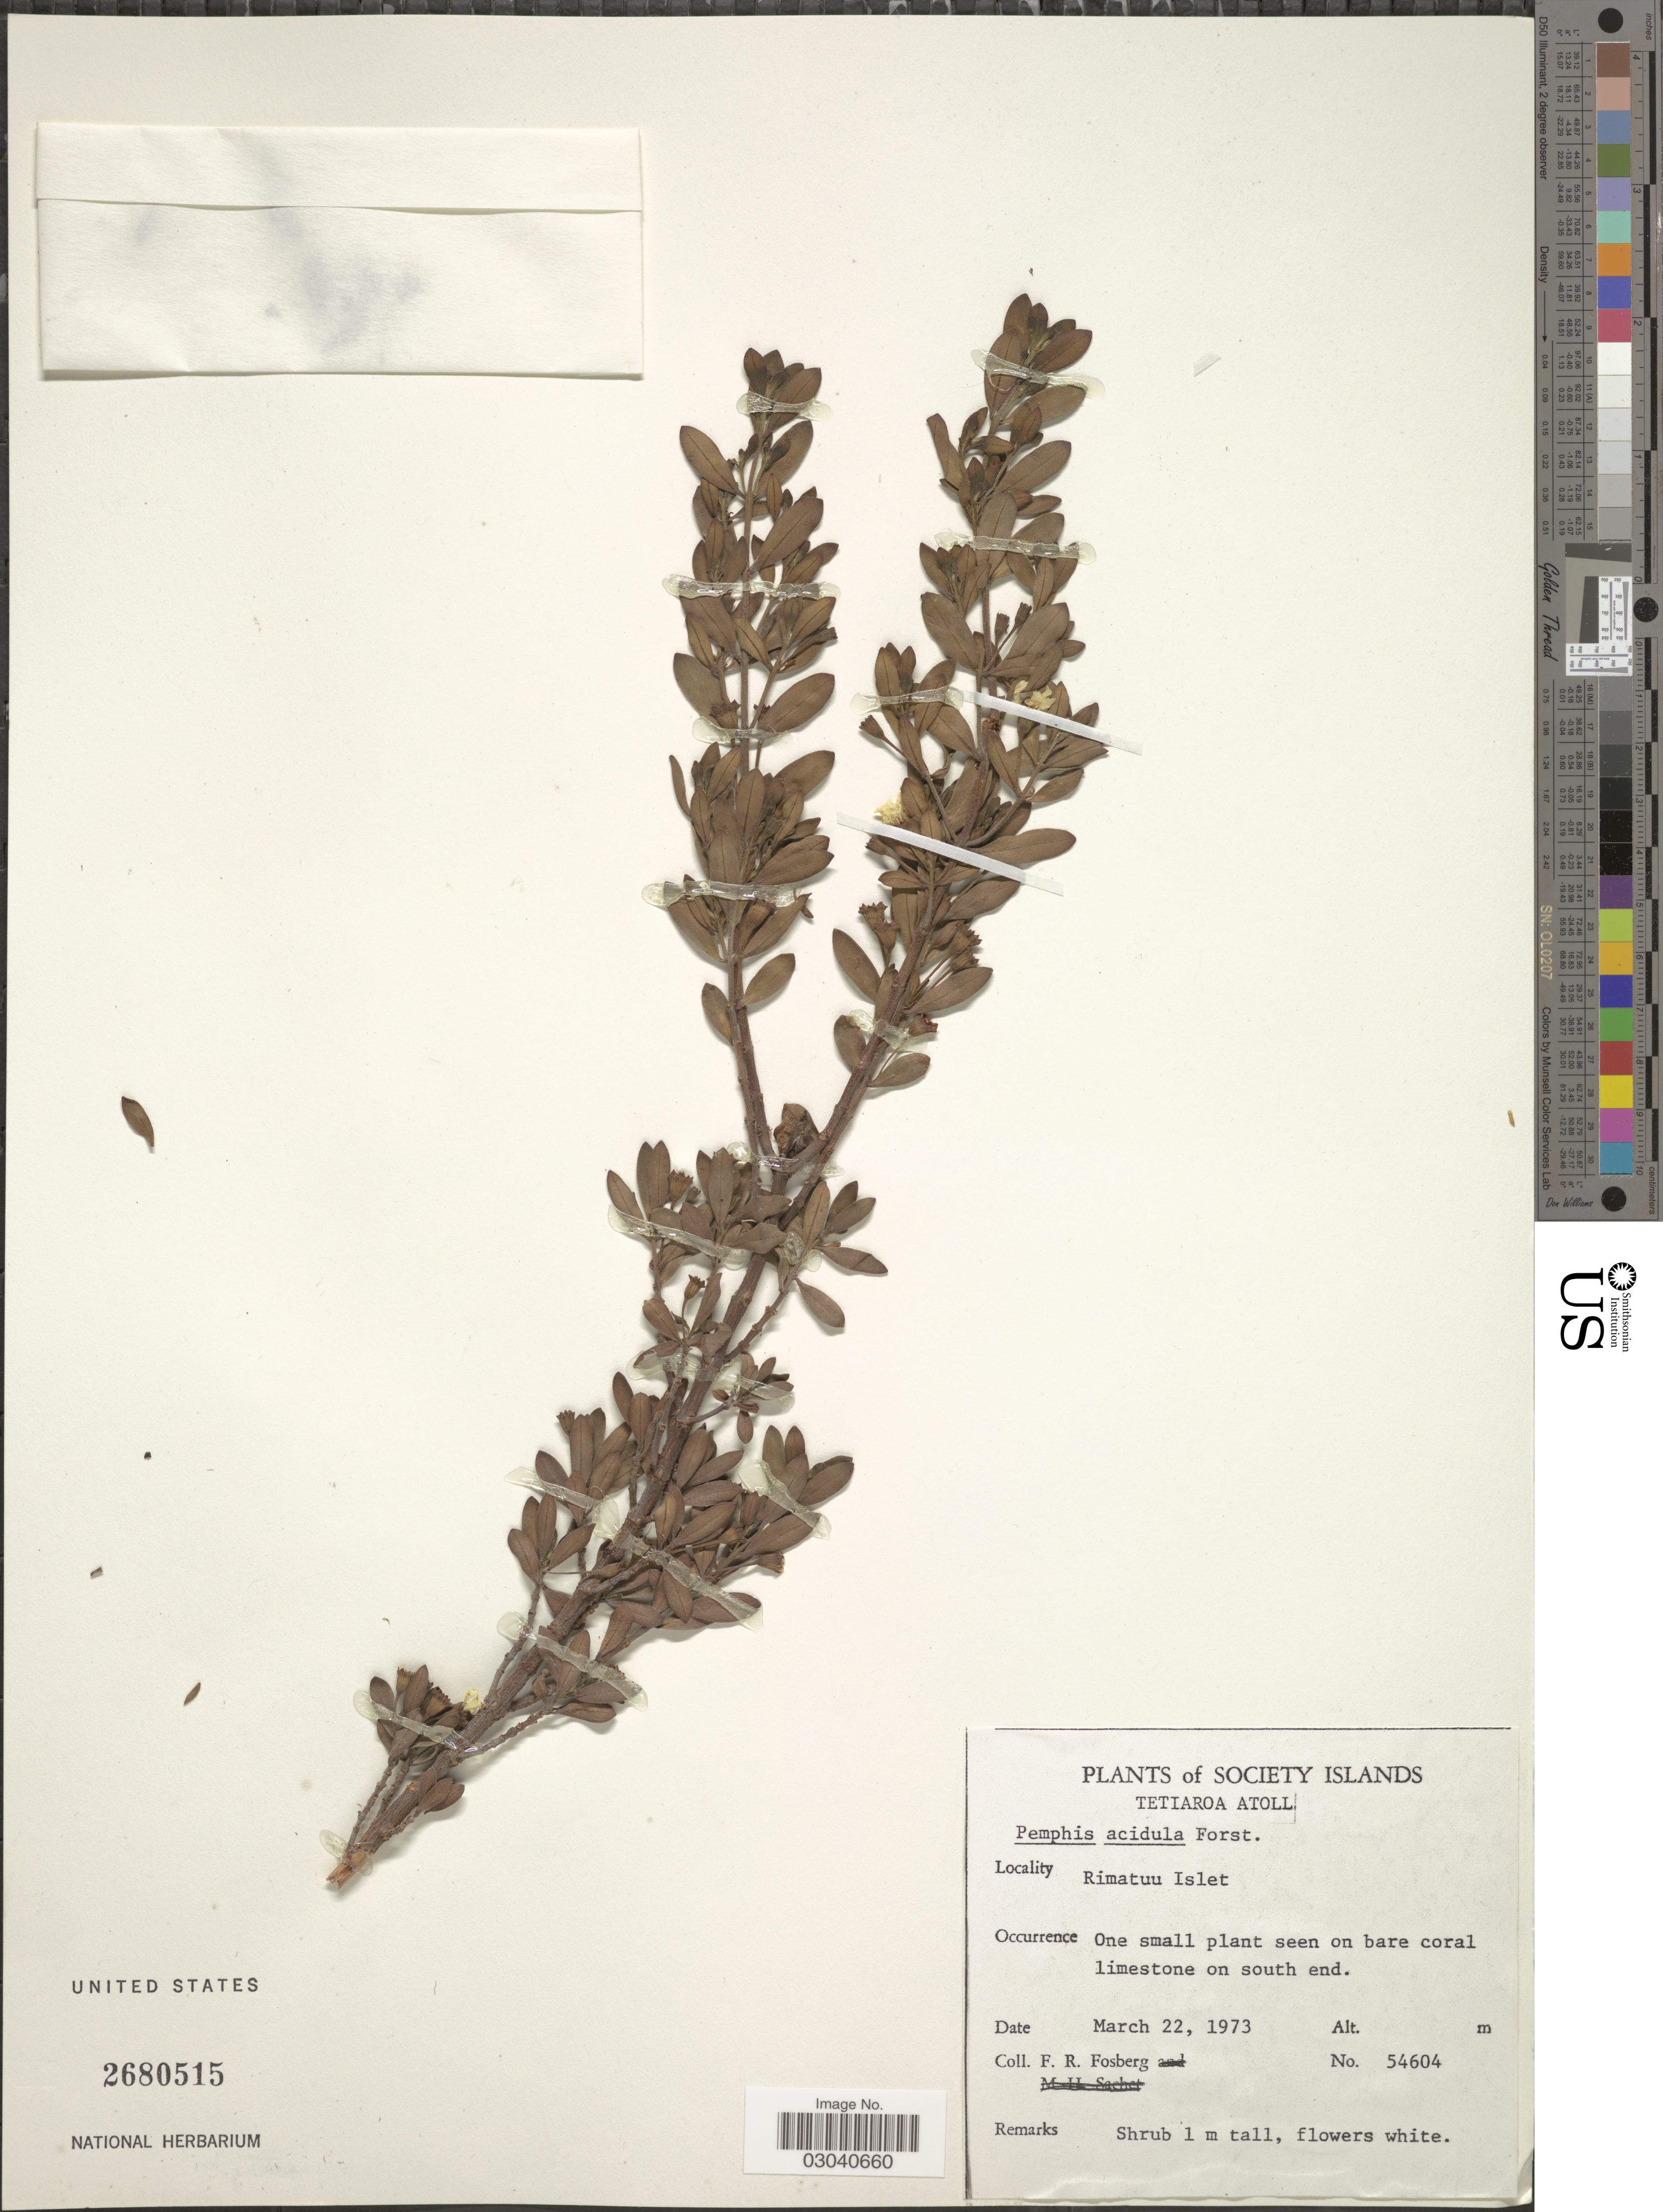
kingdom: Plantae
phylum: Tracheophyta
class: Magnoliopsida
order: Myrtales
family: Lythraceae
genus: Pemphis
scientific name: Pemphis acidula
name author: J.R. Forst. & G. Forst.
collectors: F. R. Fosberg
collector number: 54604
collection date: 1973-03-22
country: French Polynesia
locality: Society Islands. Tetiaroa Atoll. Rimatuu Islet.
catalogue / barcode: US 2680515